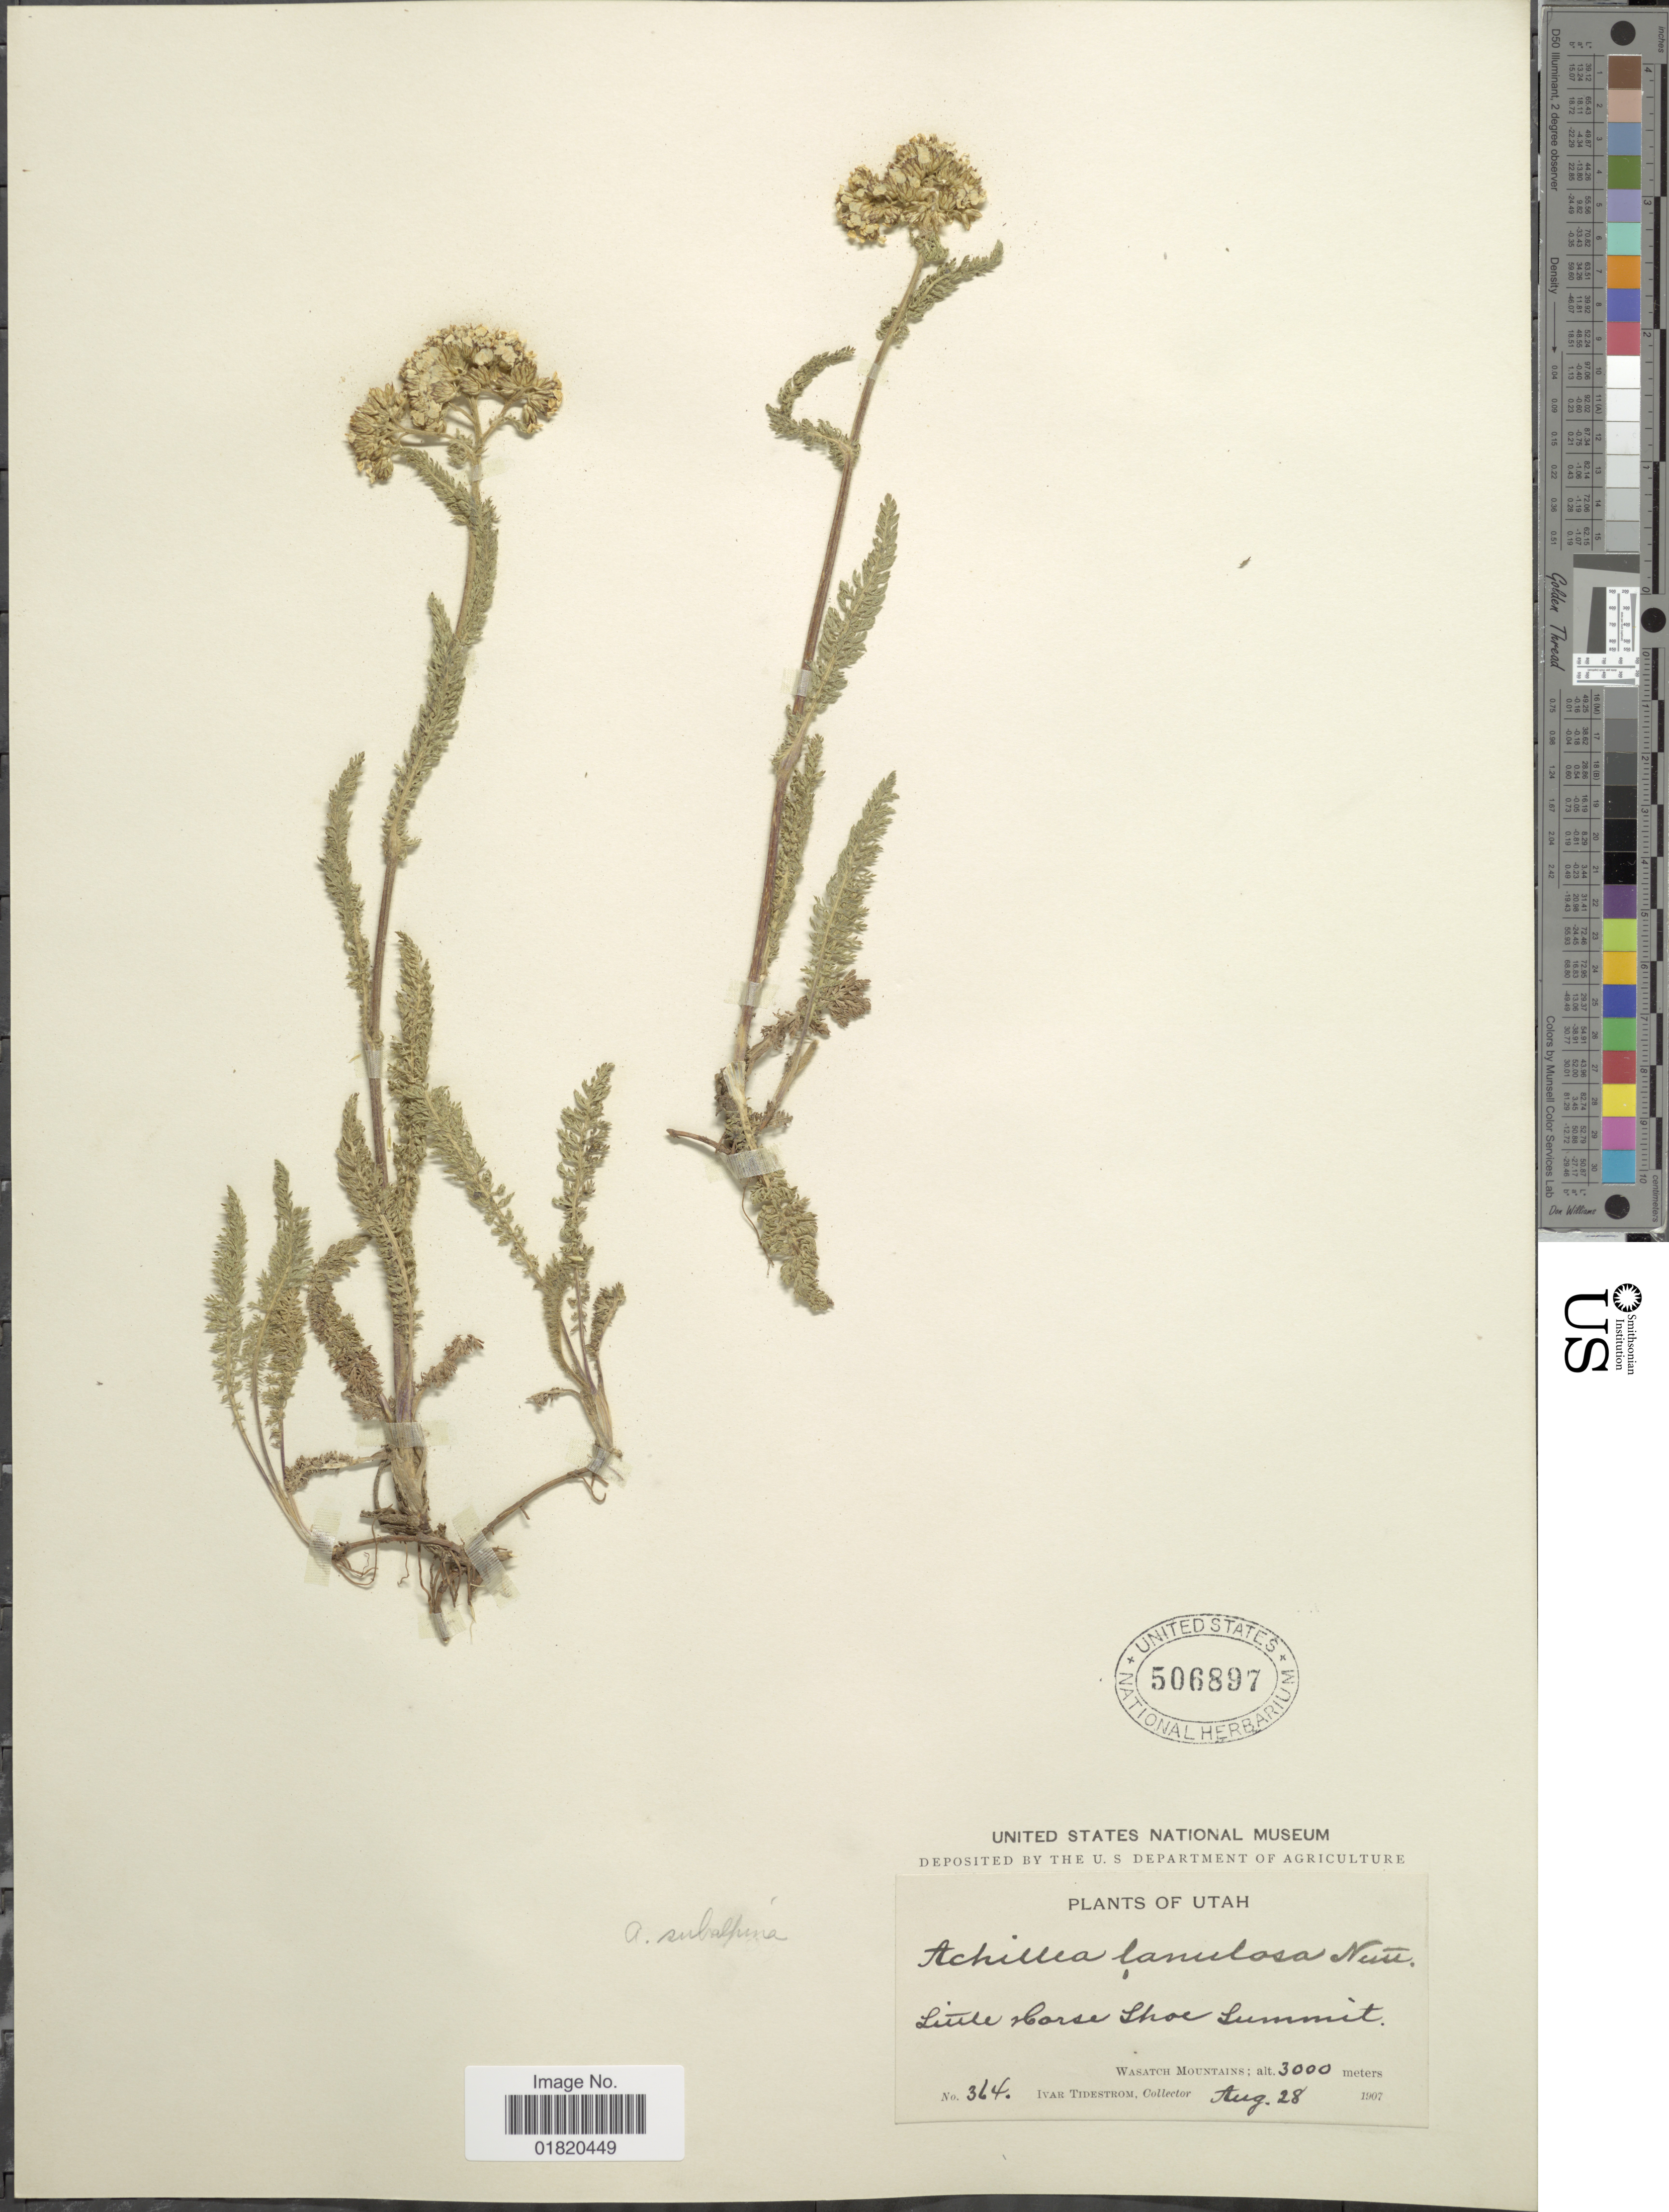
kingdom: Plantae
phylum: Tracheophyta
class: Magnoliopsida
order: Asterales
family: Asteraceae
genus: Achillea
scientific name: Achillea subalpina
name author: Greene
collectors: I. F. Tidestrom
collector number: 364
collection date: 1907-08-28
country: United States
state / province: Utah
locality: Little Horse Shoe Summit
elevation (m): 3000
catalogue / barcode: US 506897